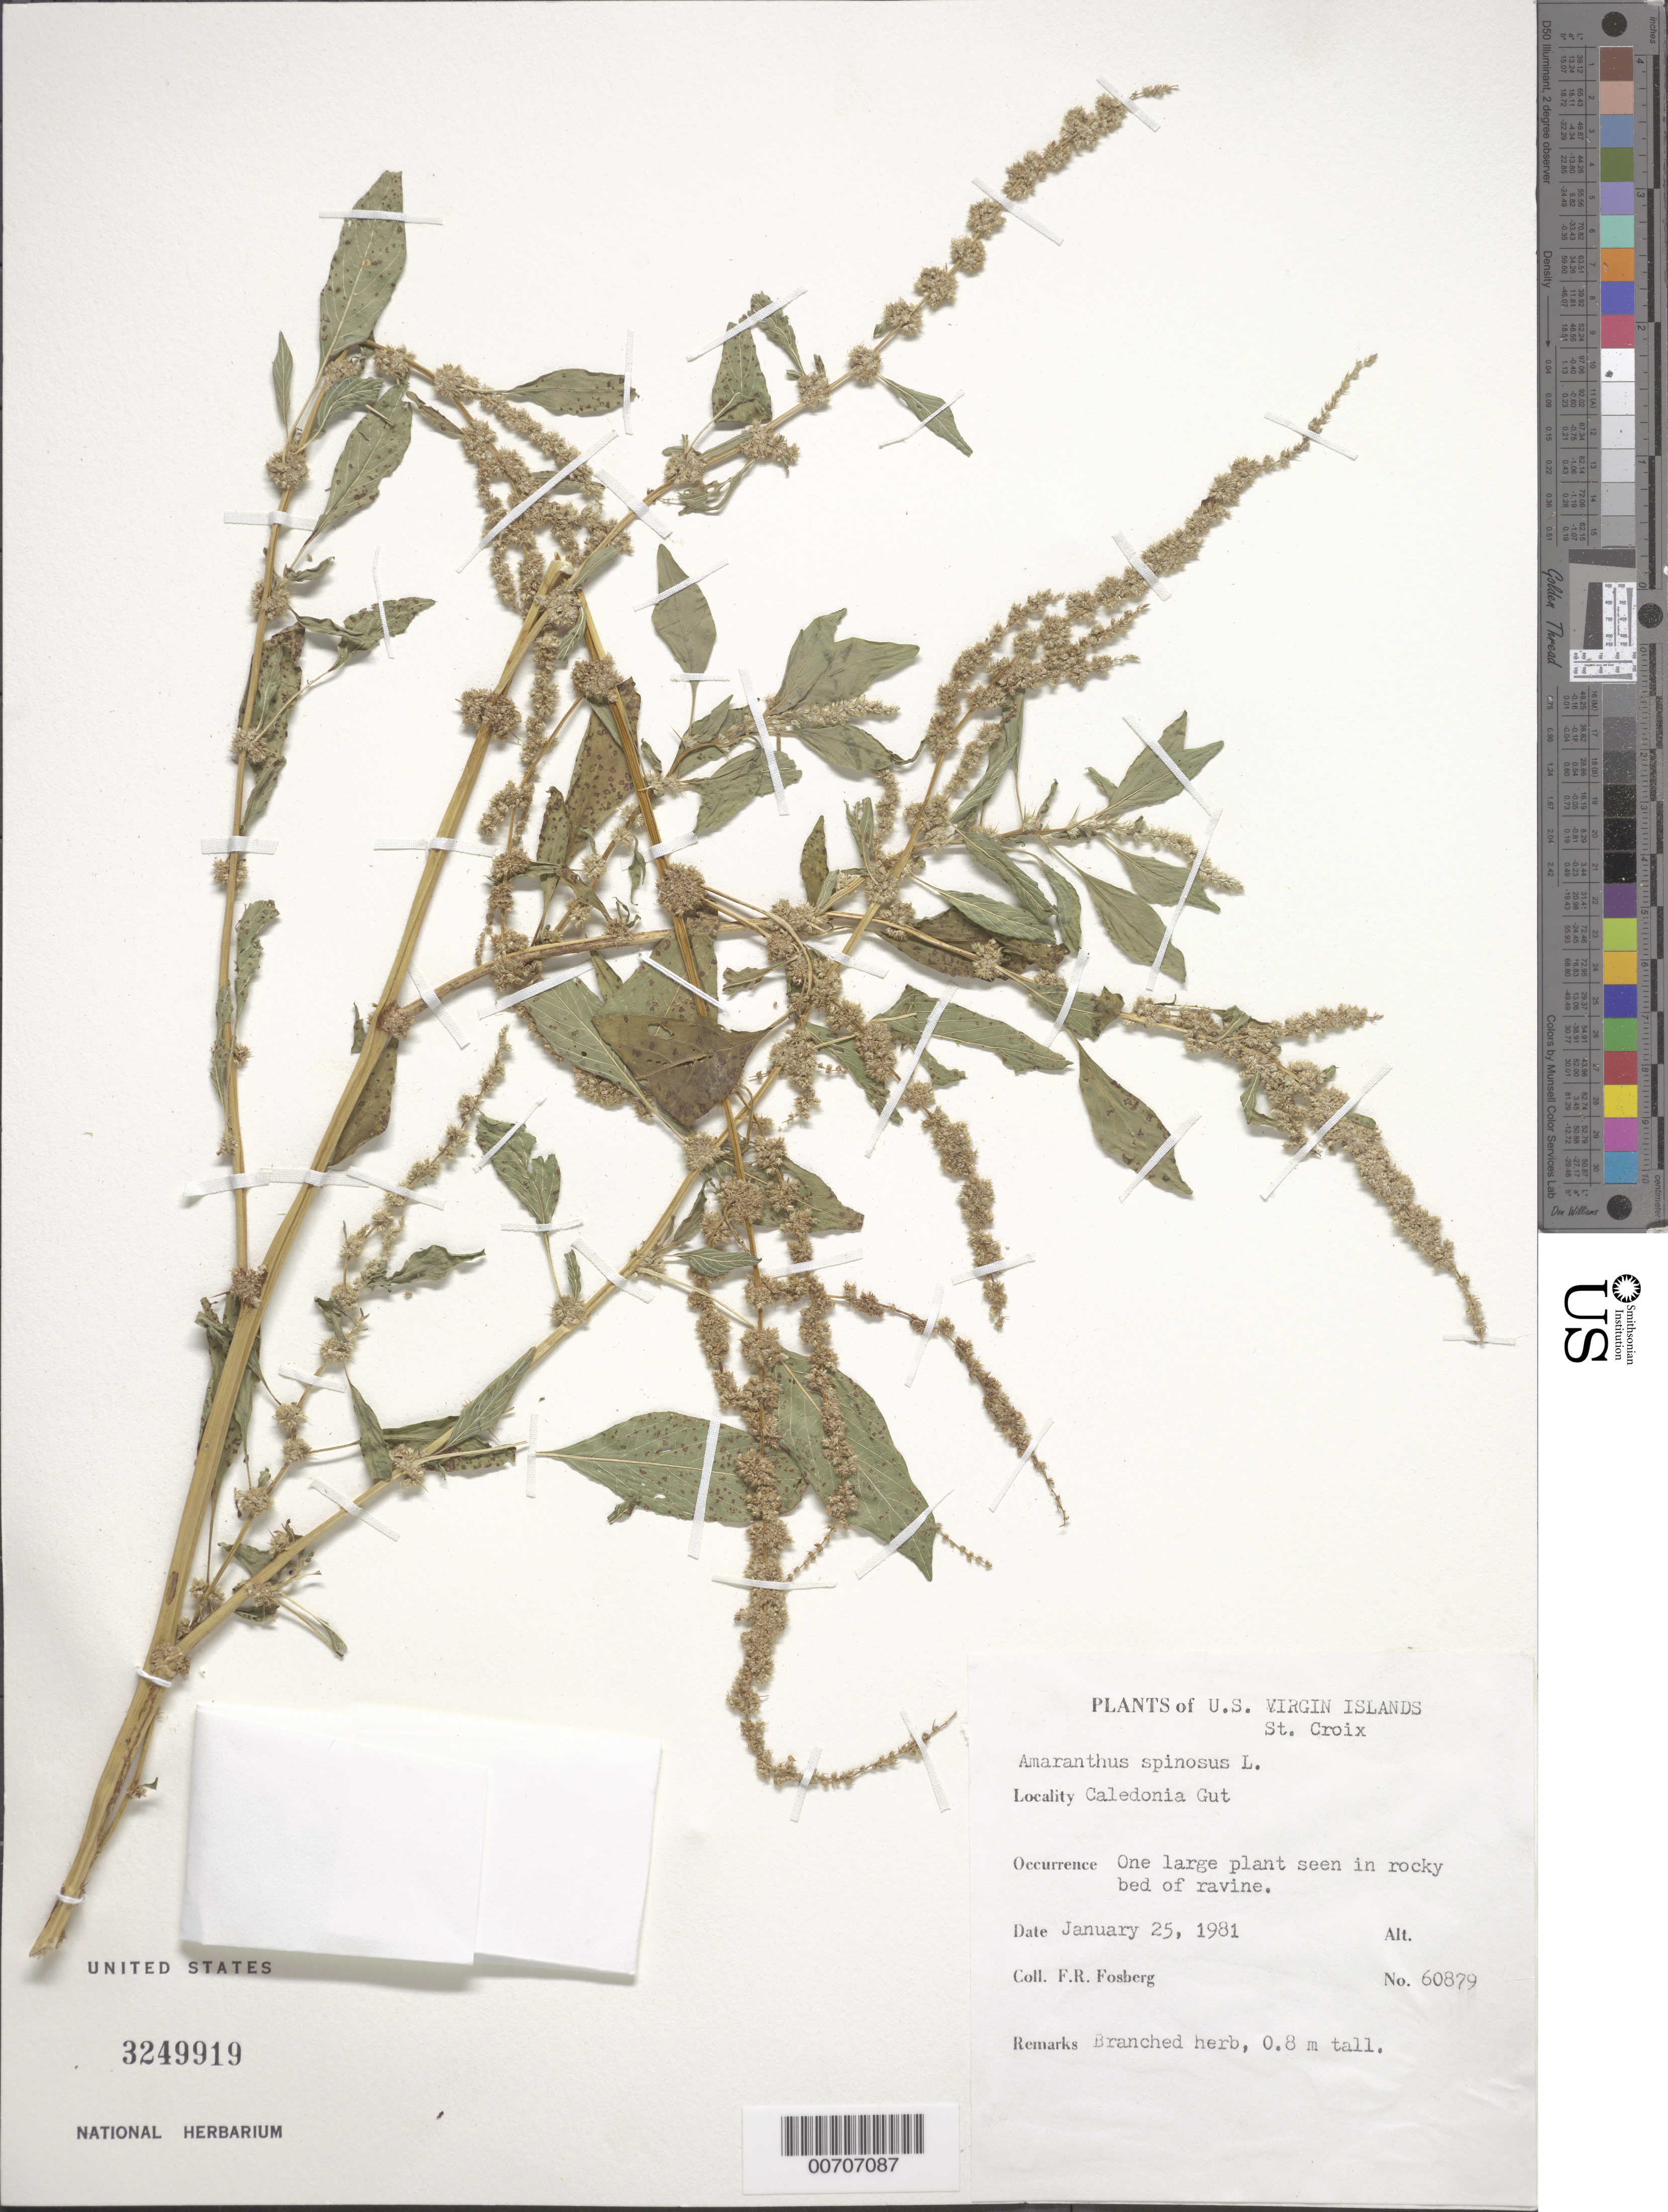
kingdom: Plantae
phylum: Tracheophyta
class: Magnoliopsida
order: Caryophyllales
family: Amaranthaceae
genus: Amaranthus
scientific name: Amaranthus spinosus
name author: L.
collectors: F. R. Fosberg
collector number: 60879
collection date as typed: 25 Jan 1981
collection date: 1981-01-25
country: U.S. Virgin Islands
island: St. Croix Island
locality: Caledonia Gut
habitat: One large plant seen in rocky bed of ravine.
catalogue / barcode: US 3249919